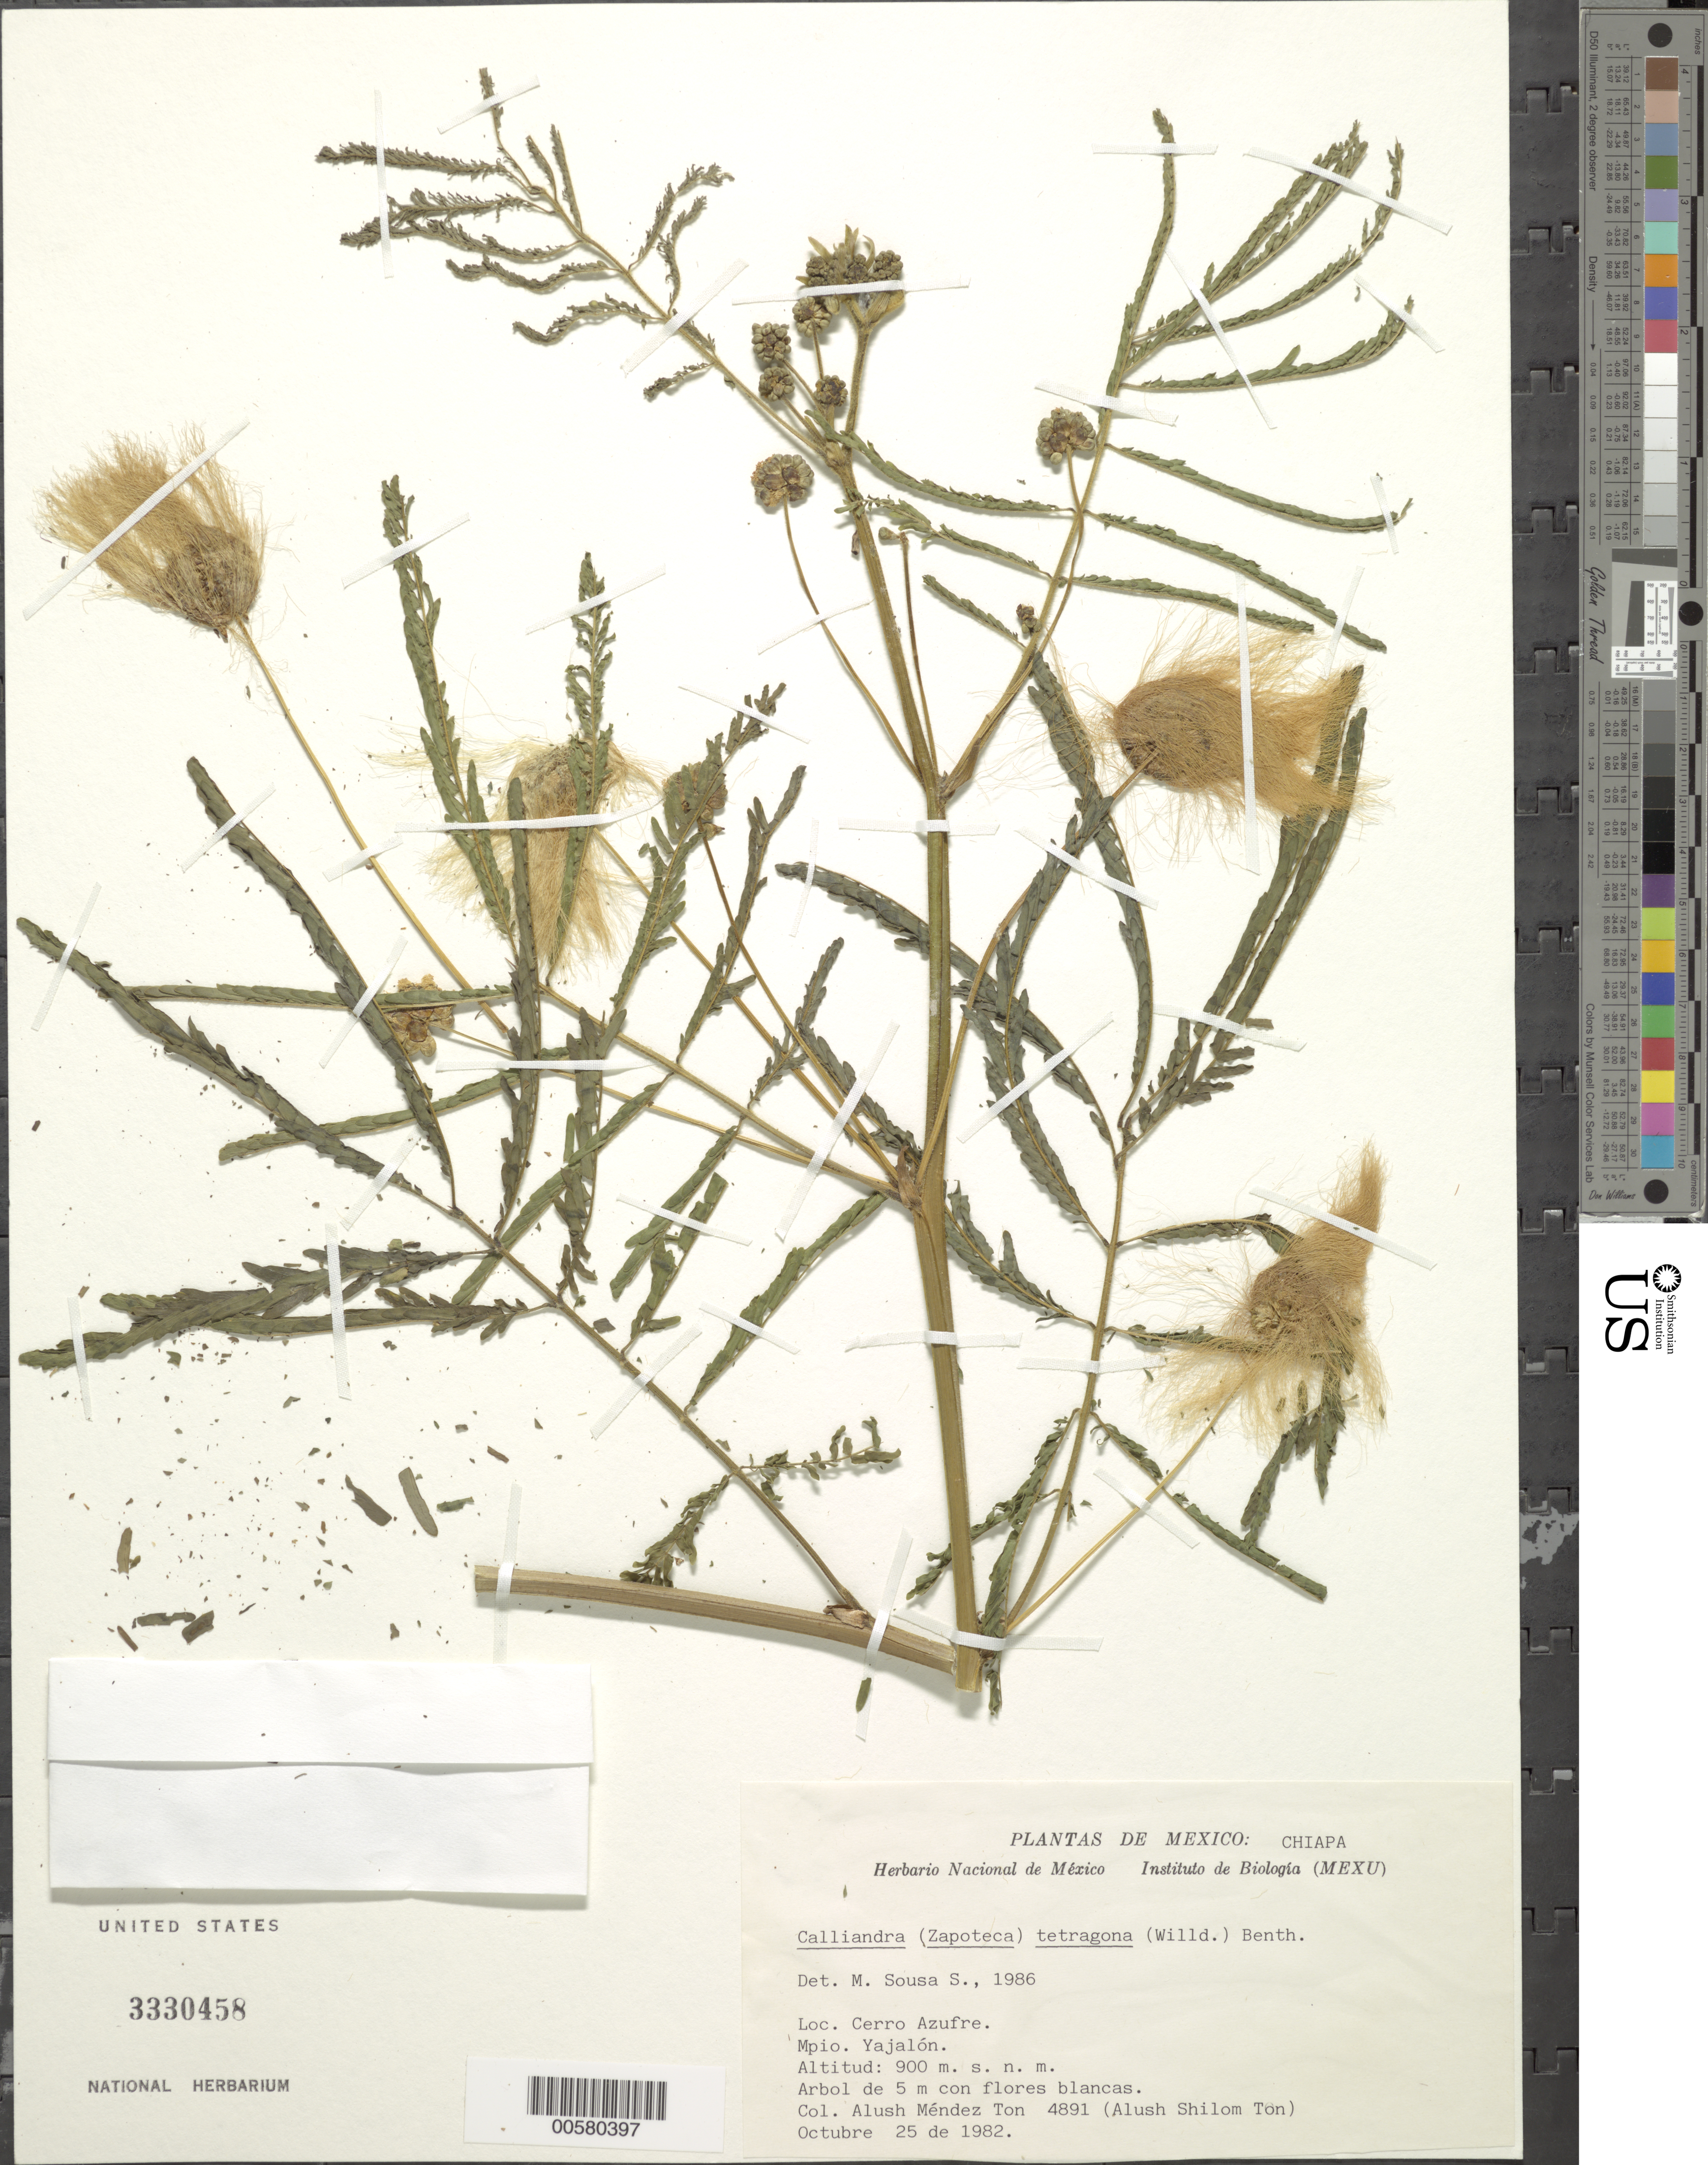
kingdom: Plantae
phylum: Tracheophyta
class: Magnoliopsida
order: Fabales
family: Fabaceae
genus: Zapoteca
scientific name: Zapoteca tetragona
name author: (Willd.) H.M. Hern.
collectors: A. S. Ton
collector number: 4891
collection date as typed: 25 Oct 1982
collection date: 1982-10-25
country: Mexico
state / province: Chiapas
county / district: Yajalón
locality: Cerro Azufre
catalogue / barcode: US 3330458